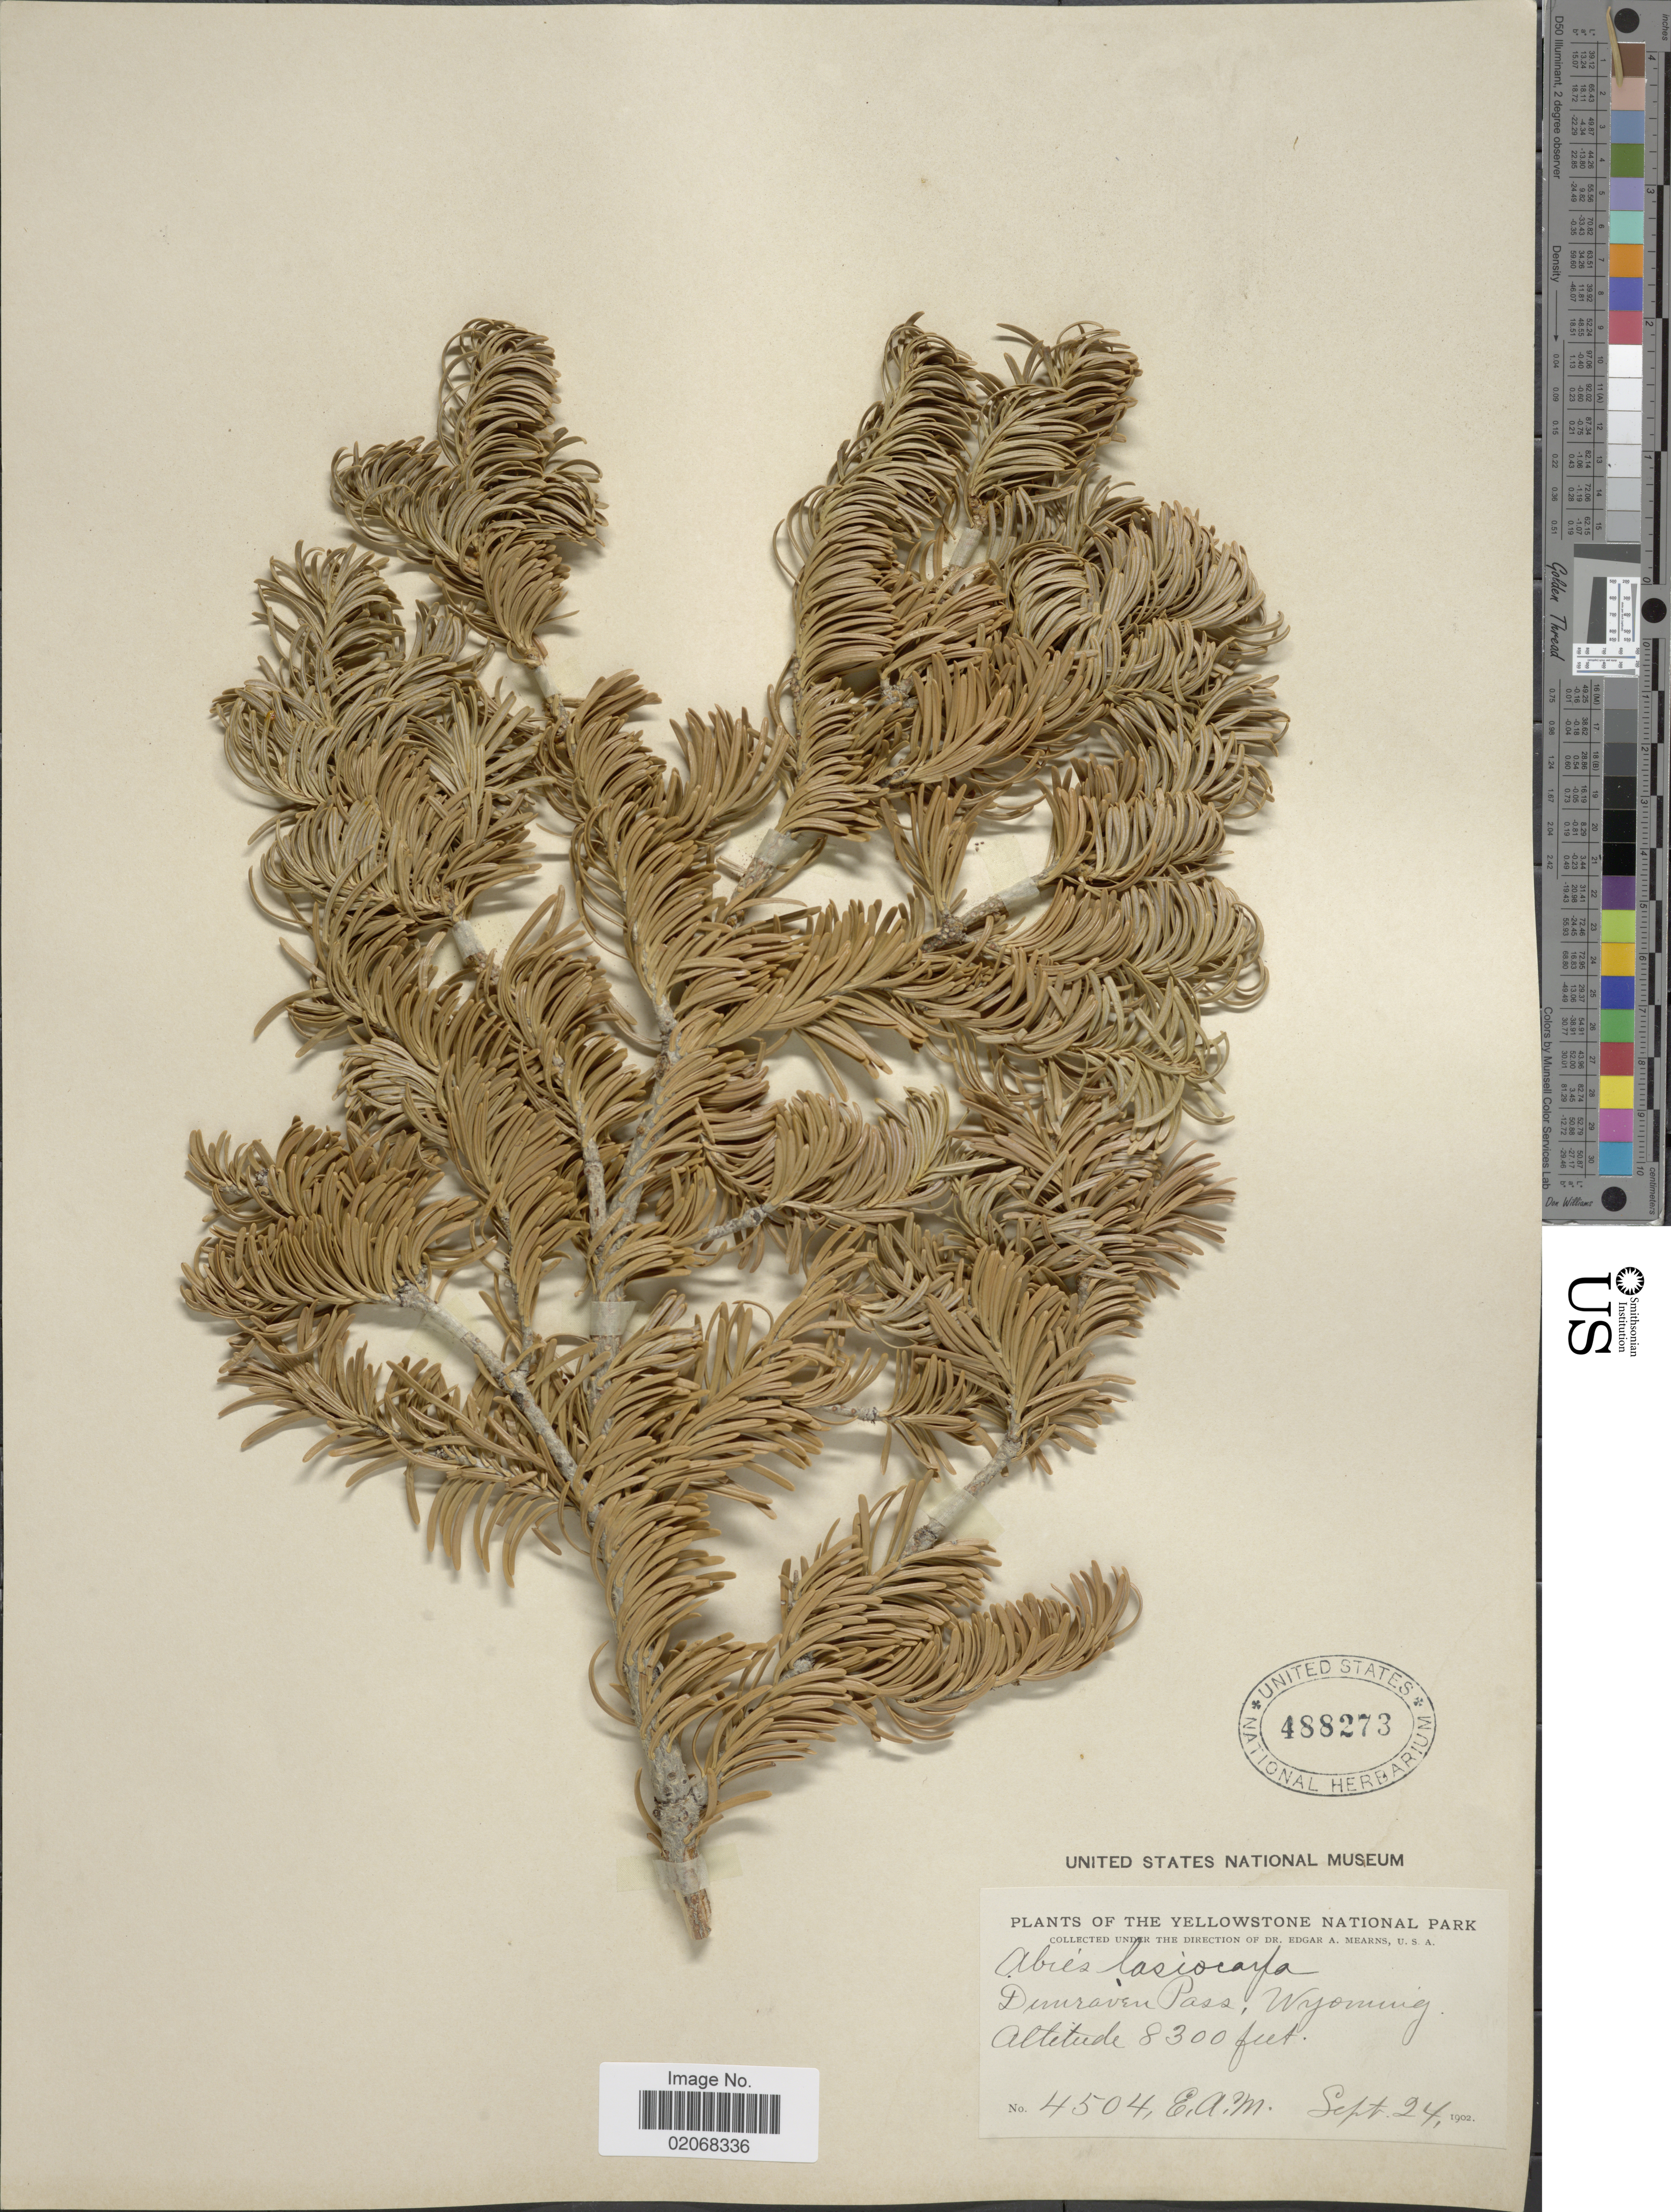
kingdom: Plantae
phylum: Tracheophyta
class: Pinopsida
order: Pinales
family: Pinaceae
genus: Abies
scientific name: Abies lasiocarpa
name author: (Hook.) Nutt.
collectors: E. A. Mearns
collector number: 4504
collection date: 1902-09-24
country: United States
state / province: Wyoming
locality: The Yellowstone National Park, Demraven Pass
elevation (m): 2530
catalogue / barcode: US 488273